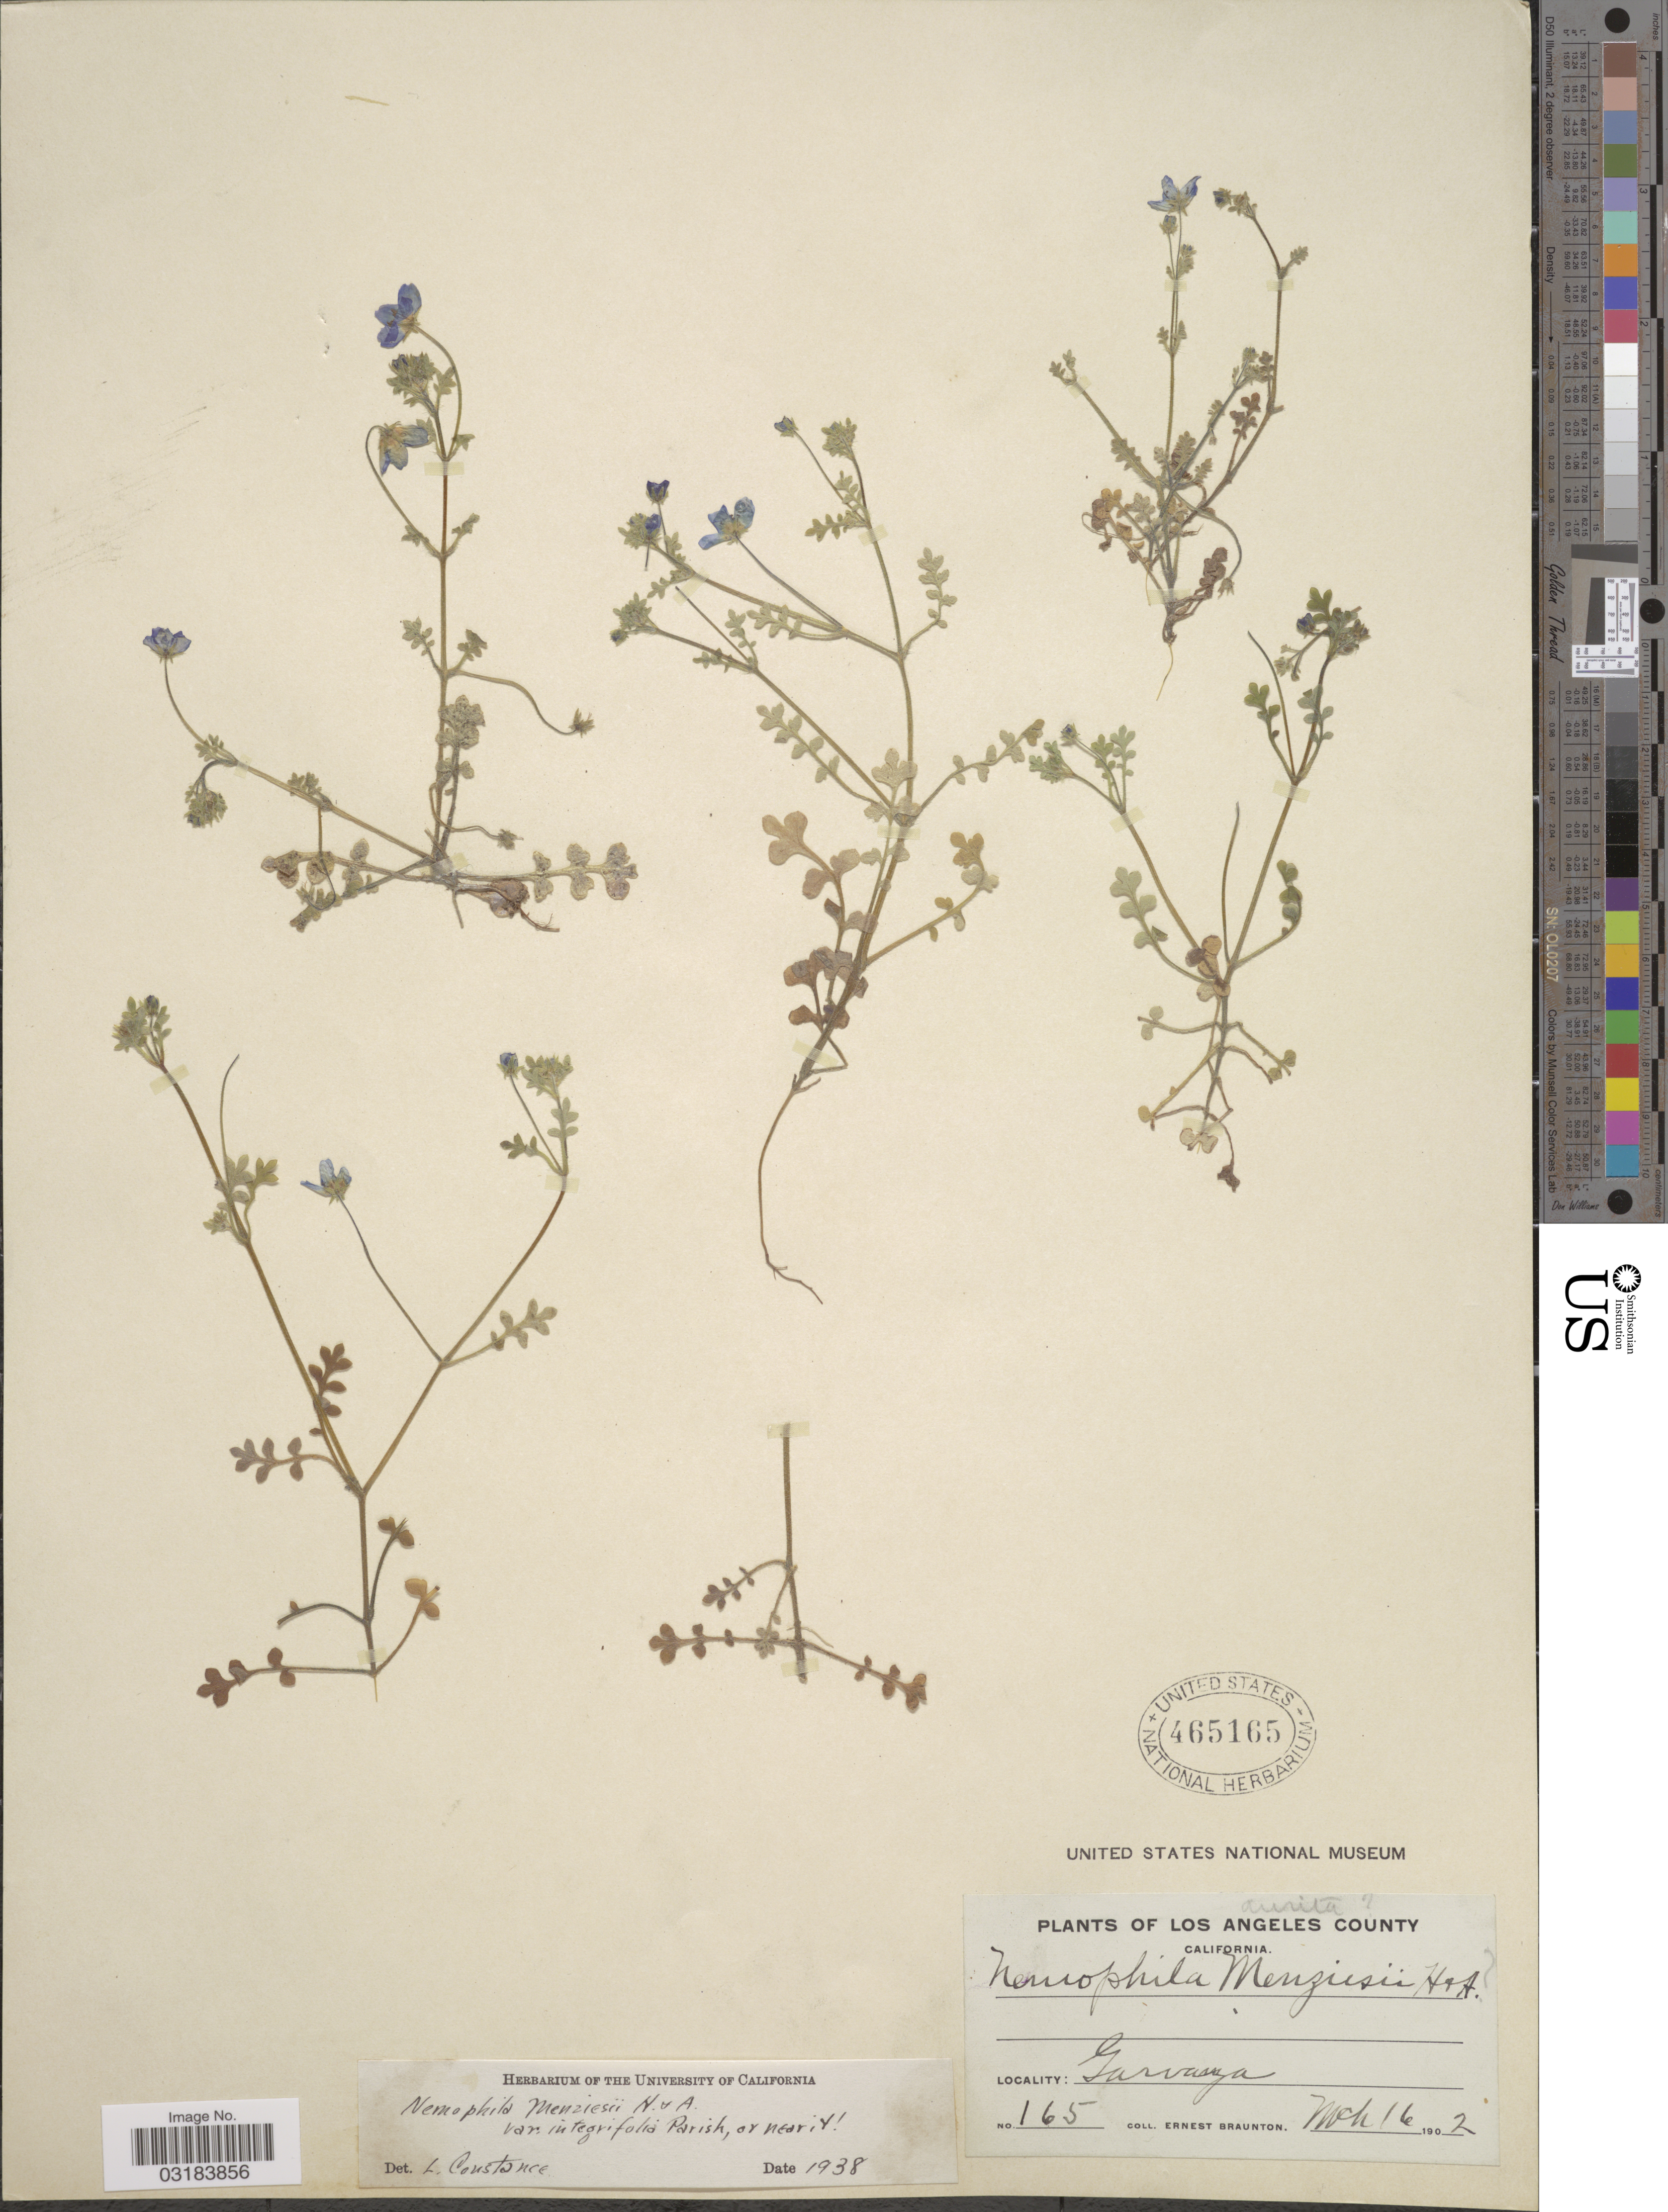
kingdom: Plantae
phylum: Tracheophyta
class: Magnoliopsida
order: Boraginales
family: Hydrophyllaceae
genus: Nemophila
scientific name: Nemophila menziesii var. integrifolia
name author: Hook. & Arn.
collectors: E. Braunton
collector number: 165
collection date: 1902-03-16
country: United States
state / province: California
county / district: Los Angeles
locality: Los Angeles County. Garvanza.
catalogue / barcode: US 465165